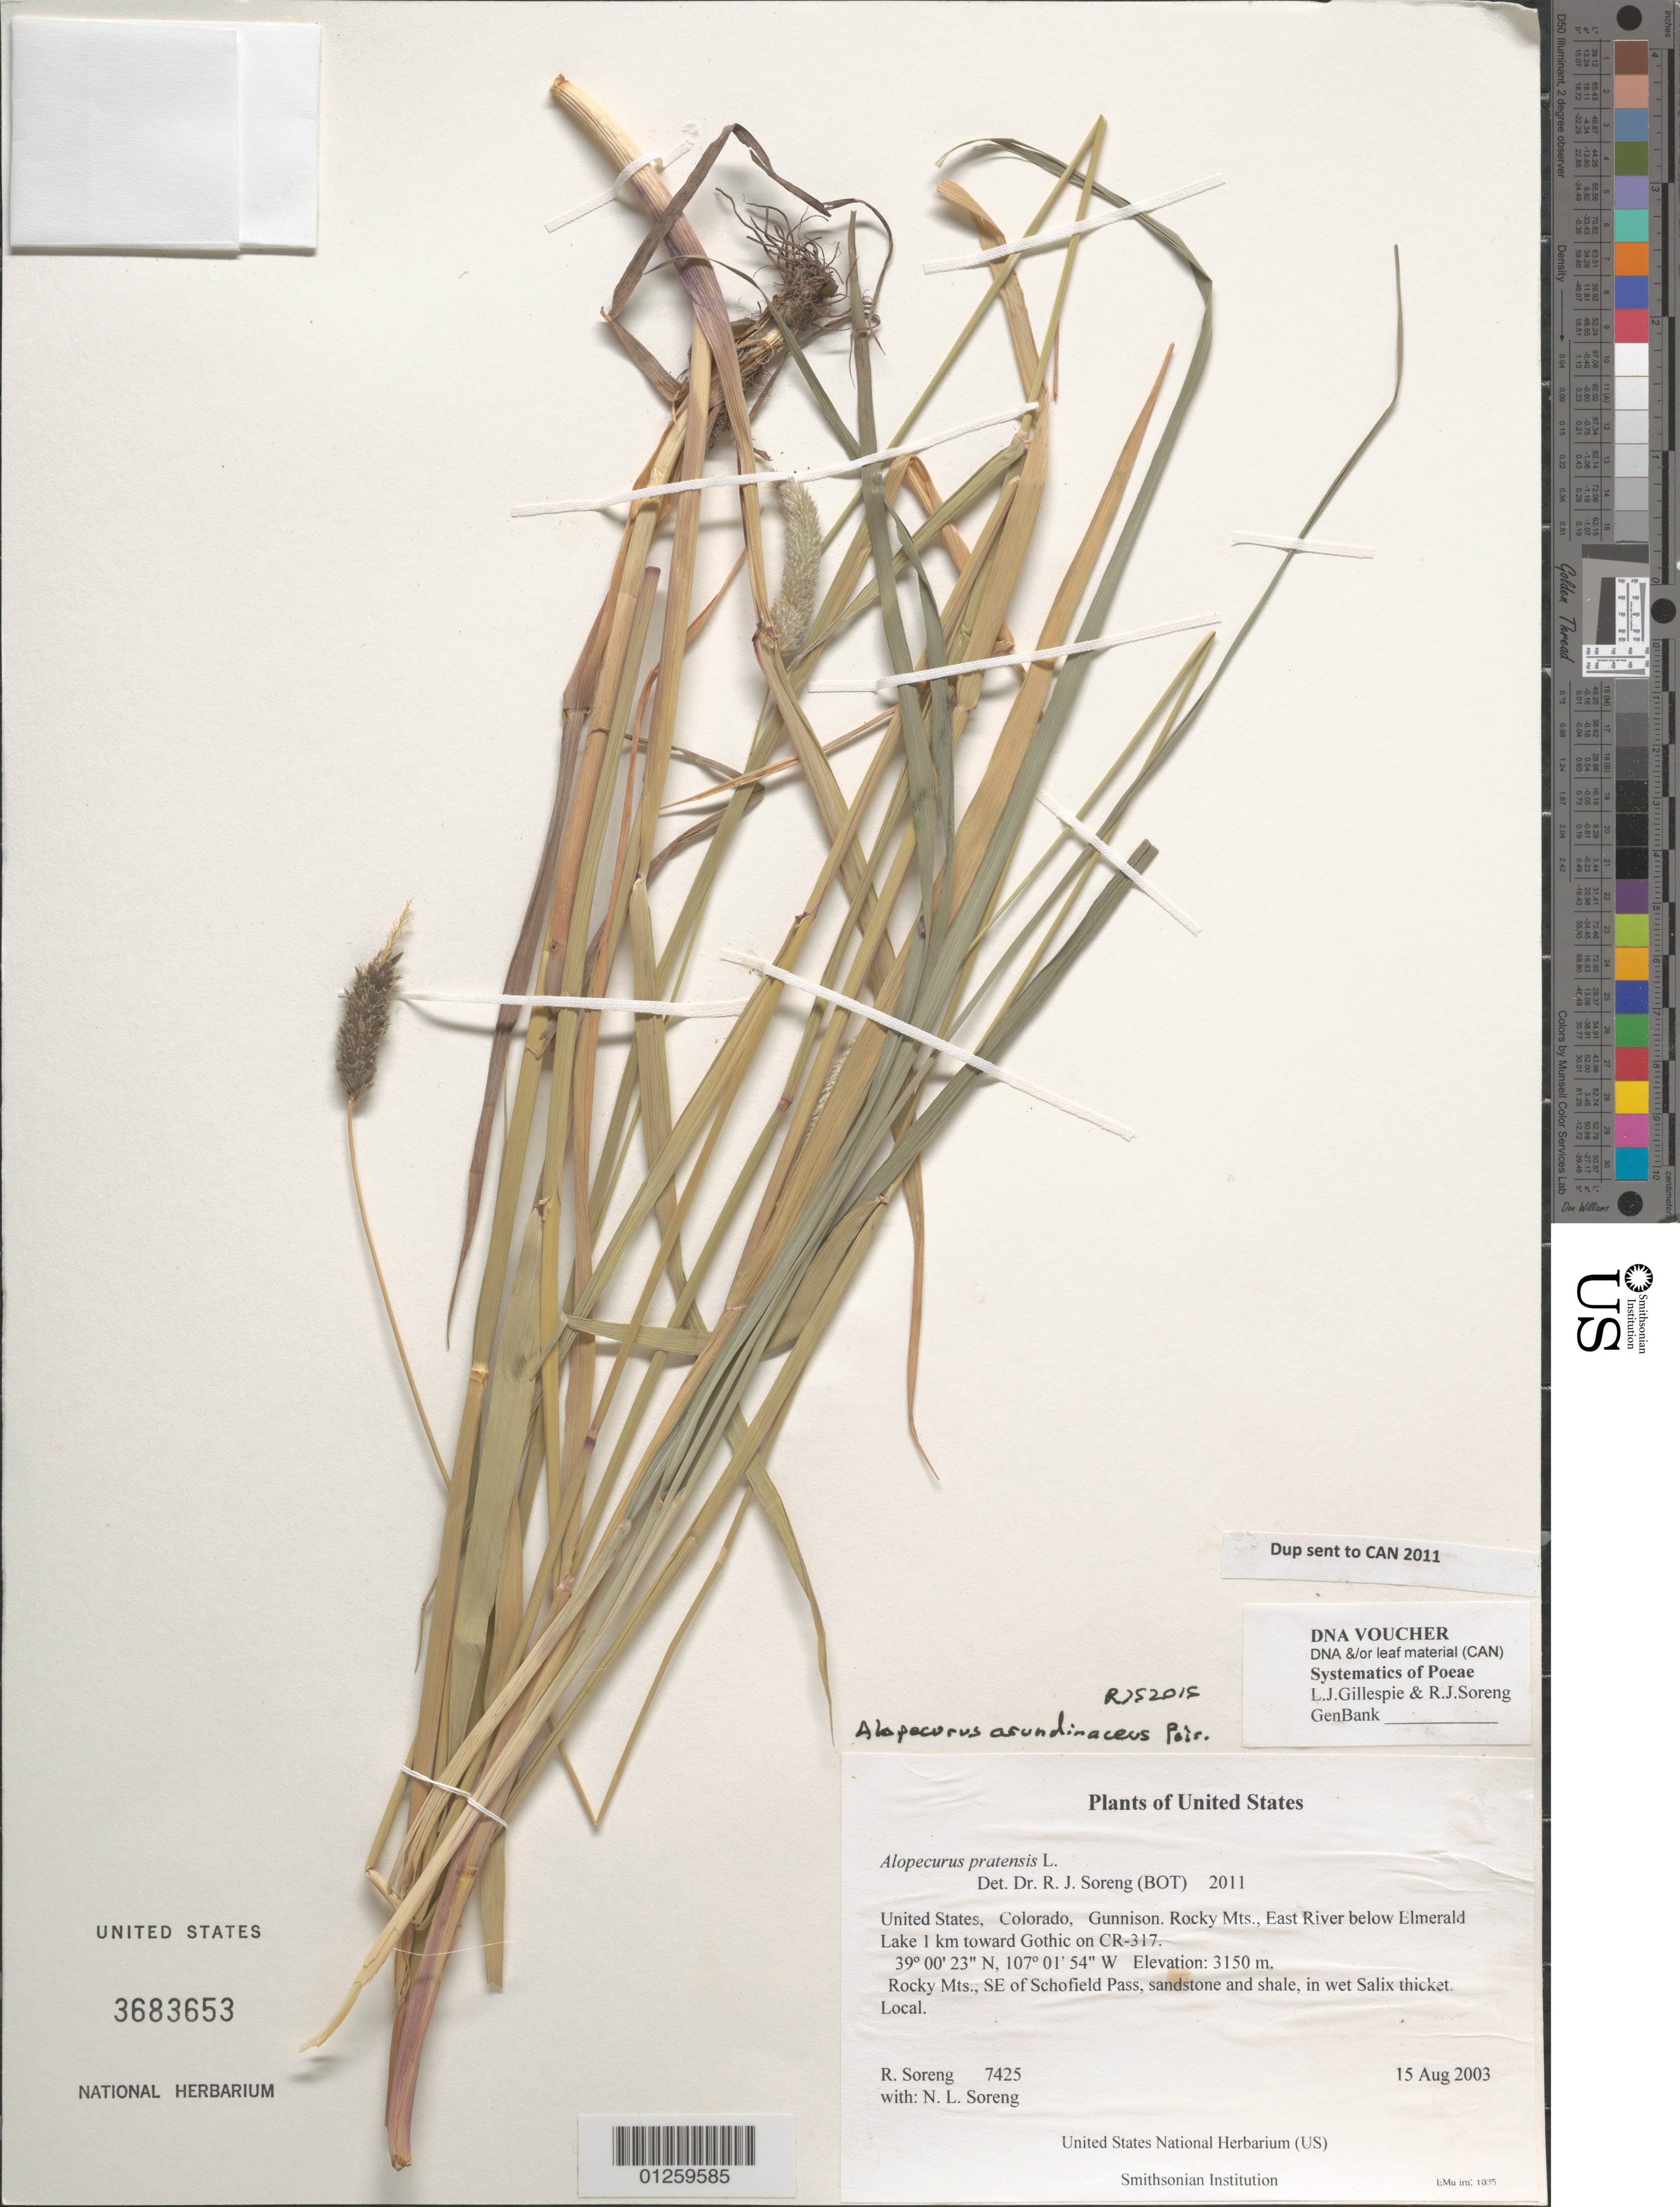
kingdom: Plantae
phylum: Tracheophyta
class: Liliopsida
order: Poales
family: Poaceae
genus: Alopecurus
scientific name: Alopecurus arundinaceus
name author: Poir.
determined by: Soreng, Robert J., Research Associate (BOT), Smithsonian Institution - National Museum of Natural History (UNITED STATES)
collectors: R. J. Soreng & N. L. Soreng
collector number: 7425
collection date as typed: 15 Aug 2003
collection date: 2003-08-15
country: United States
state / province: Colorado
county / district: Gunnison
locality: Rocky Mts., East River below Elmerald Lake 1 km toward Gothic on CR-317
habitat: Rocky Mts., SE of Schofield Pass, sandstone and shale, in wet Salix thicket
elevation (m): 3150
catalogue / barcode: US 3683653